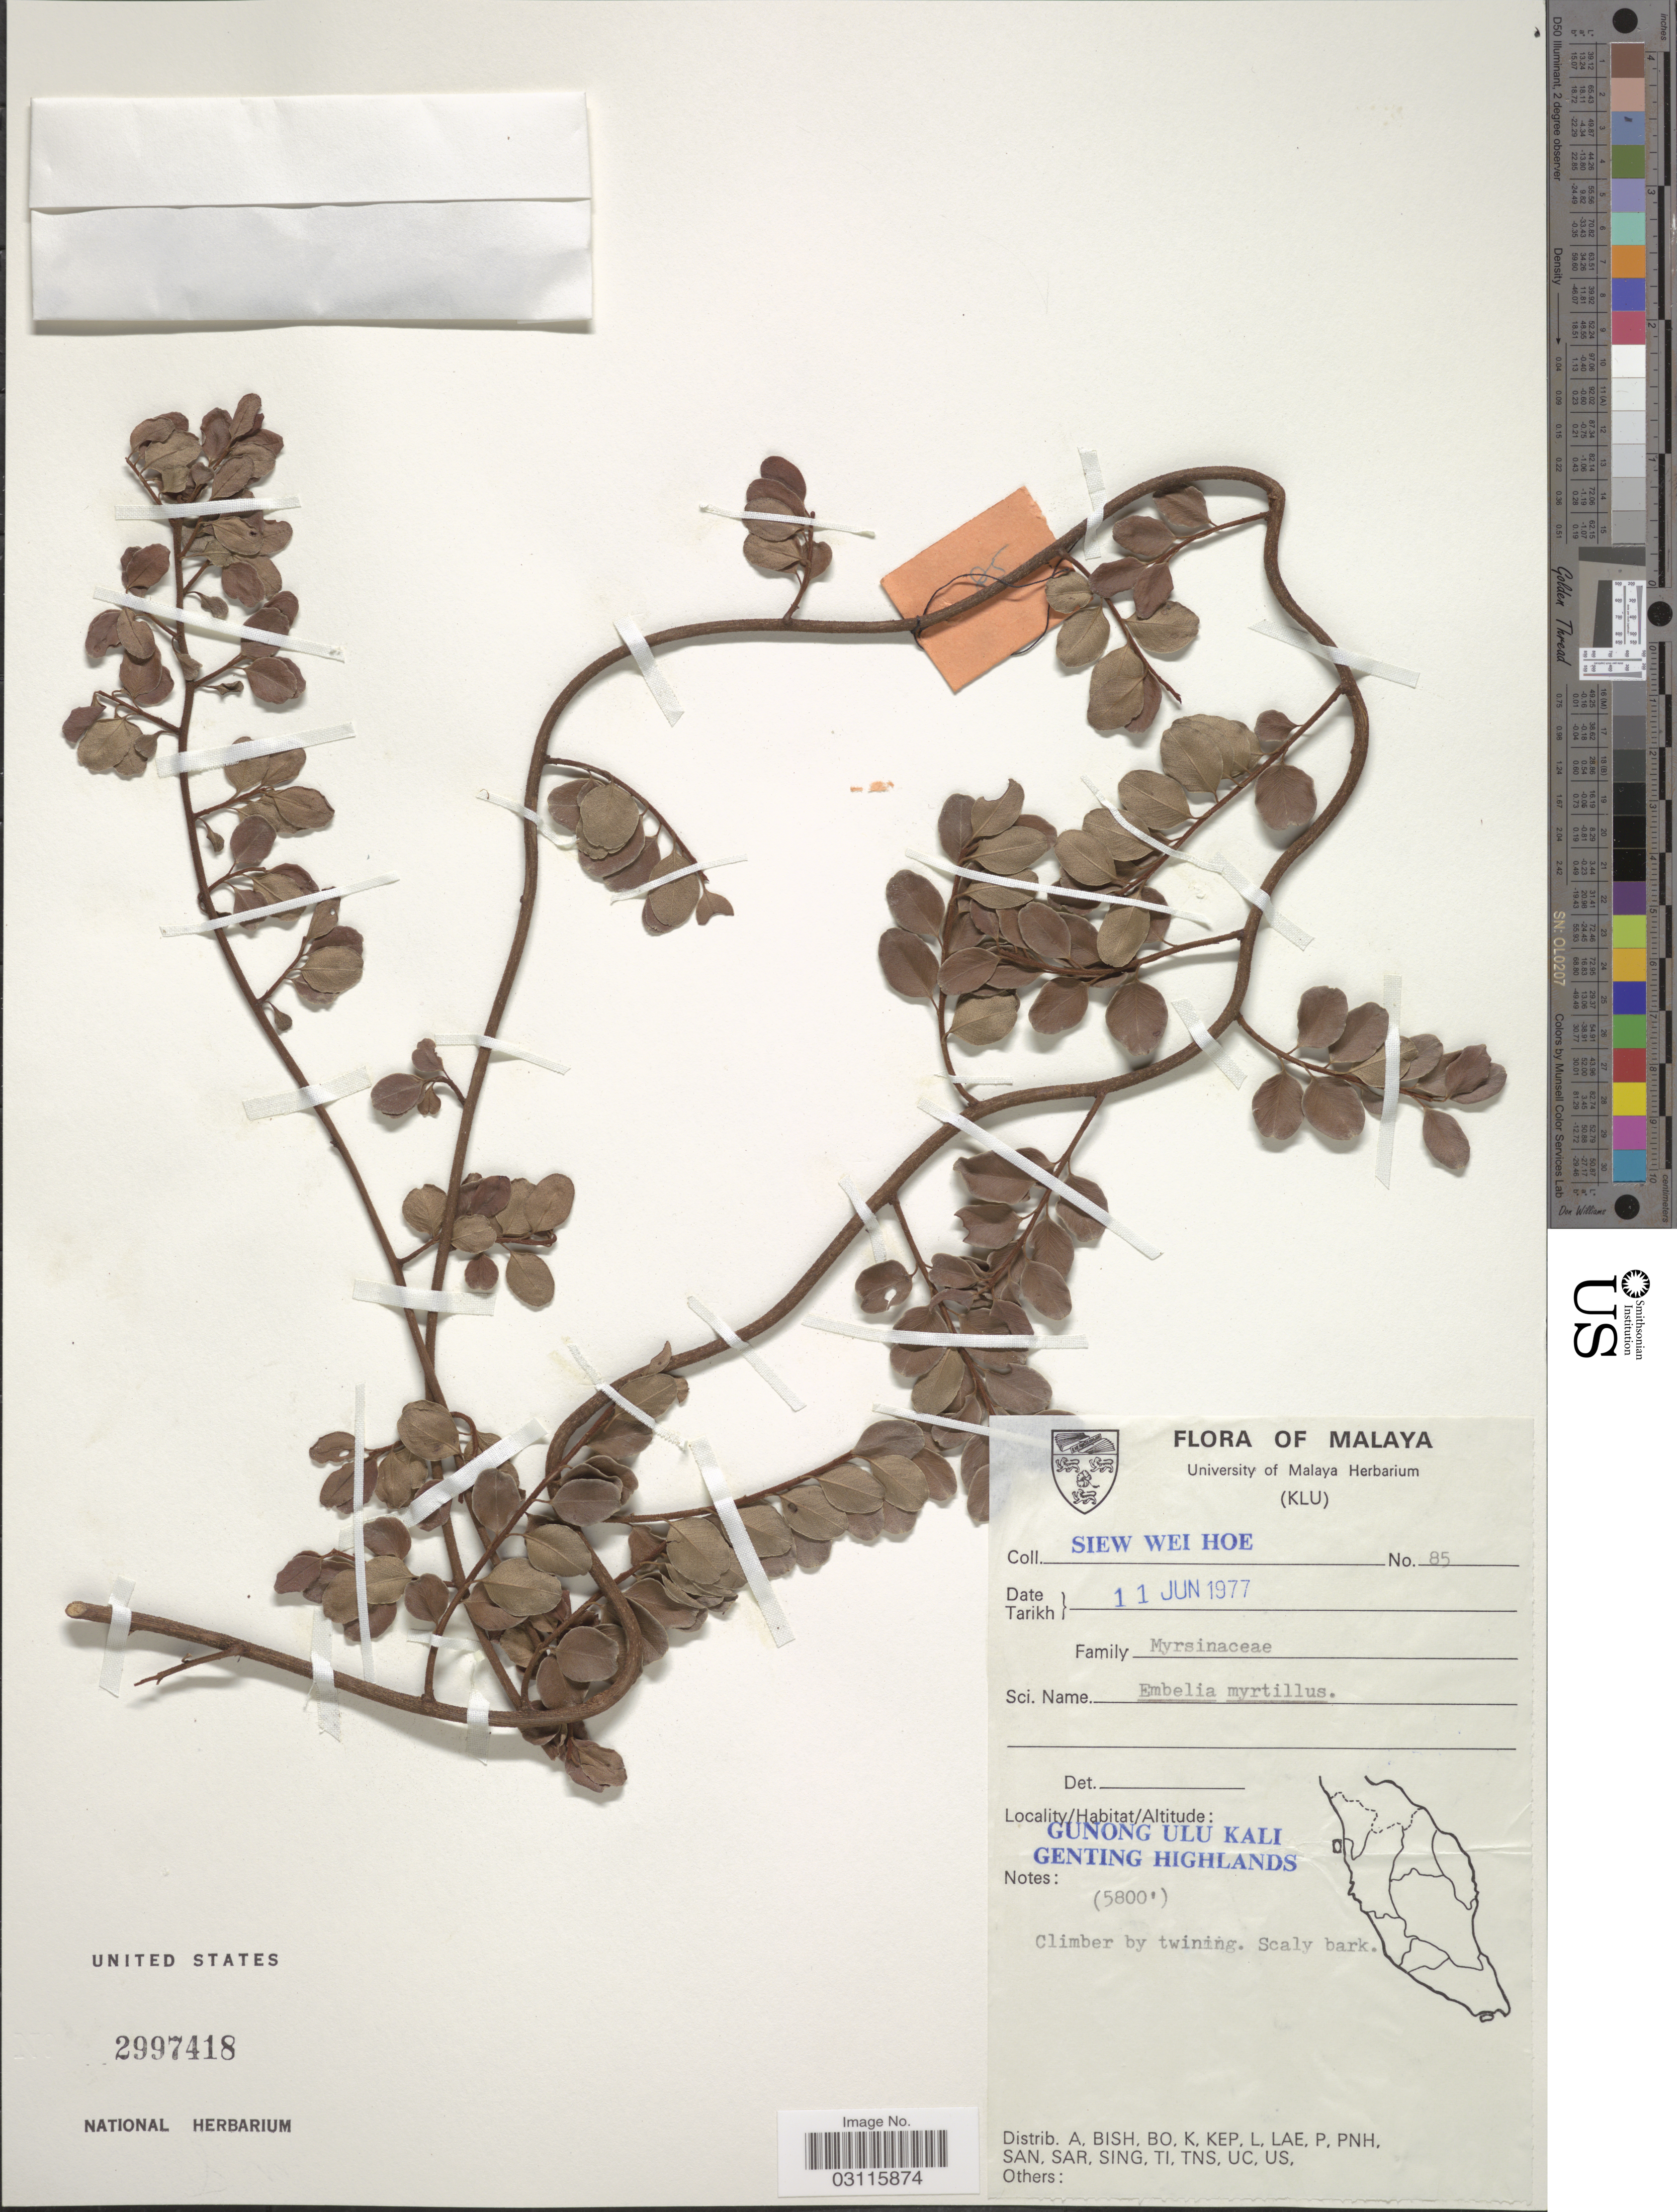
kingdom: Plantae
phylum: Tracheophyta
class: Magnoliopsida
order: Ericales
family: Primulaceae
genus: Embelia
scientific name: Embelia macrocarpa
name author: King & Gamble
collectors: S. Hoe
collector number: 85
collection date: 1977-06-11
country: Malaysia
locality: Malaya. Gunong Ulu Kali. Genting Highlands.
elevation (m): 1768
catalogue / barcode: US 2997418